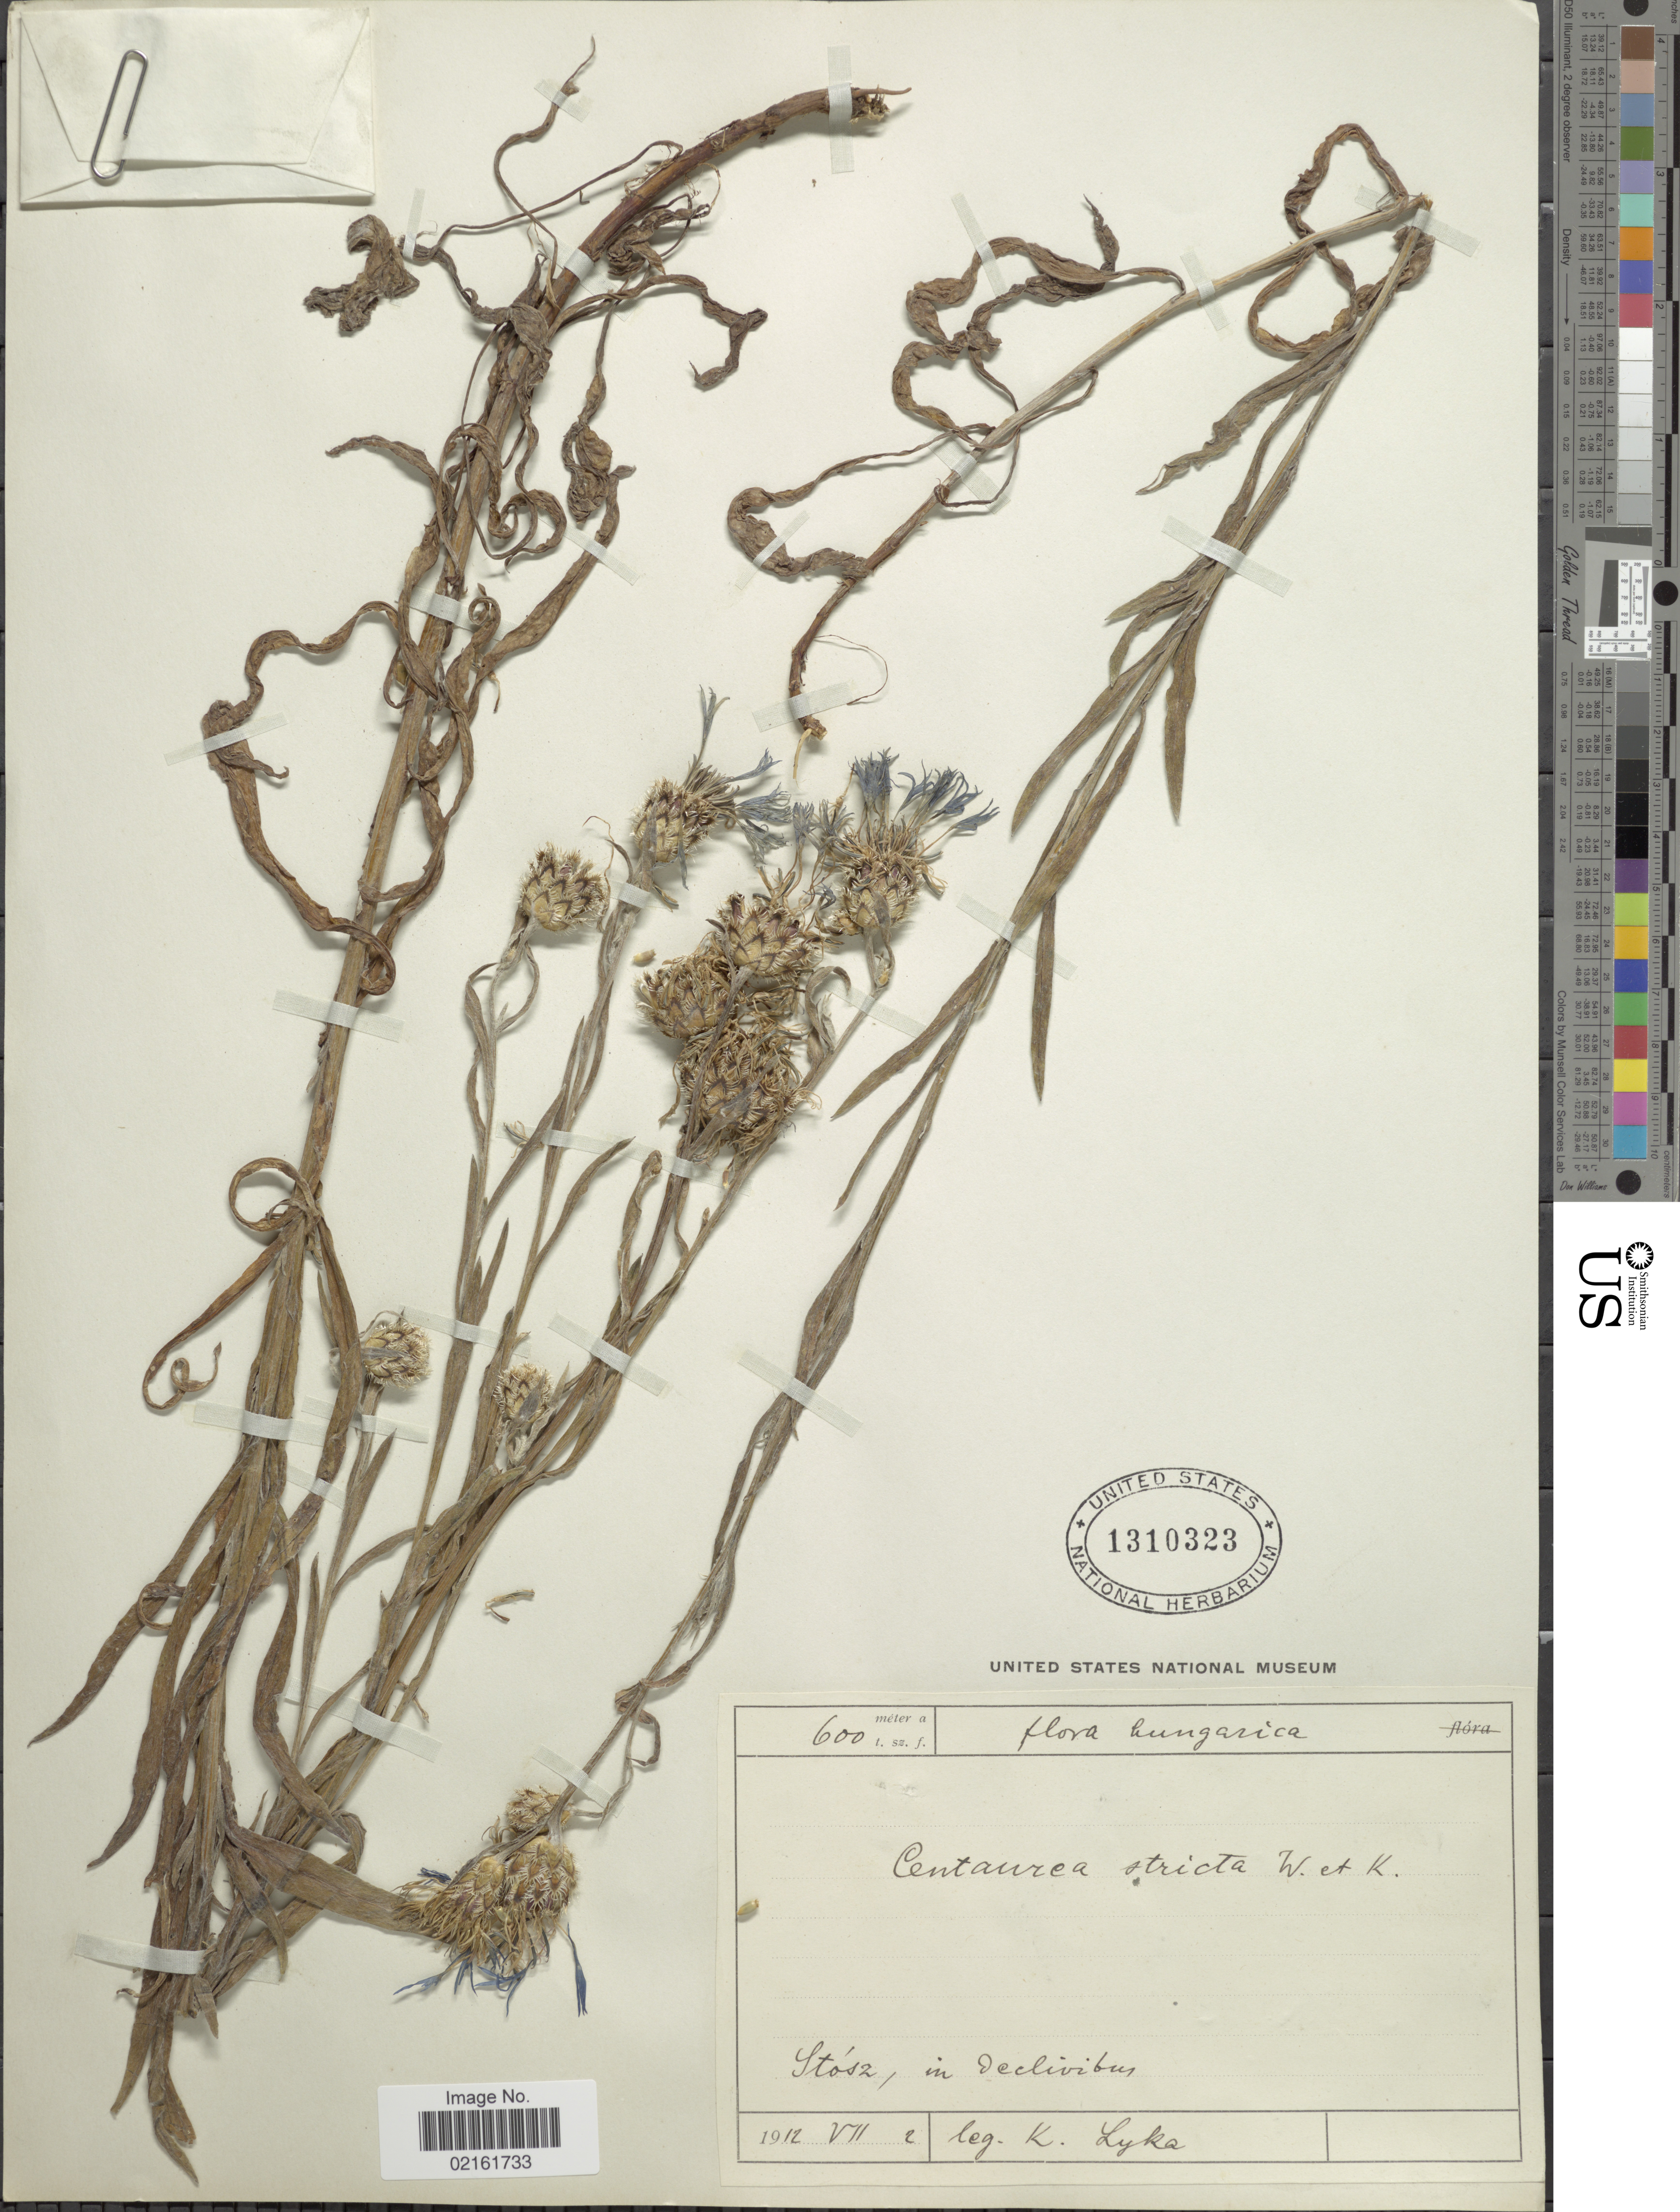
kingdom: Plantae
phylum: Tracheophyta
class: Magnoliopsida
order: Asterales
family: Asteraceae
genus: Cyanus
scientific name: Cyanus triumfettii subsp. strictus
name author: (Waldst. & Kit.) Dostál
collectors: K. Lyka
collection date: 1912-07-02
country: Hungary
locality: Stósz, in declivibus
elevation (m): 600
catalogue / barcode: US 1310323